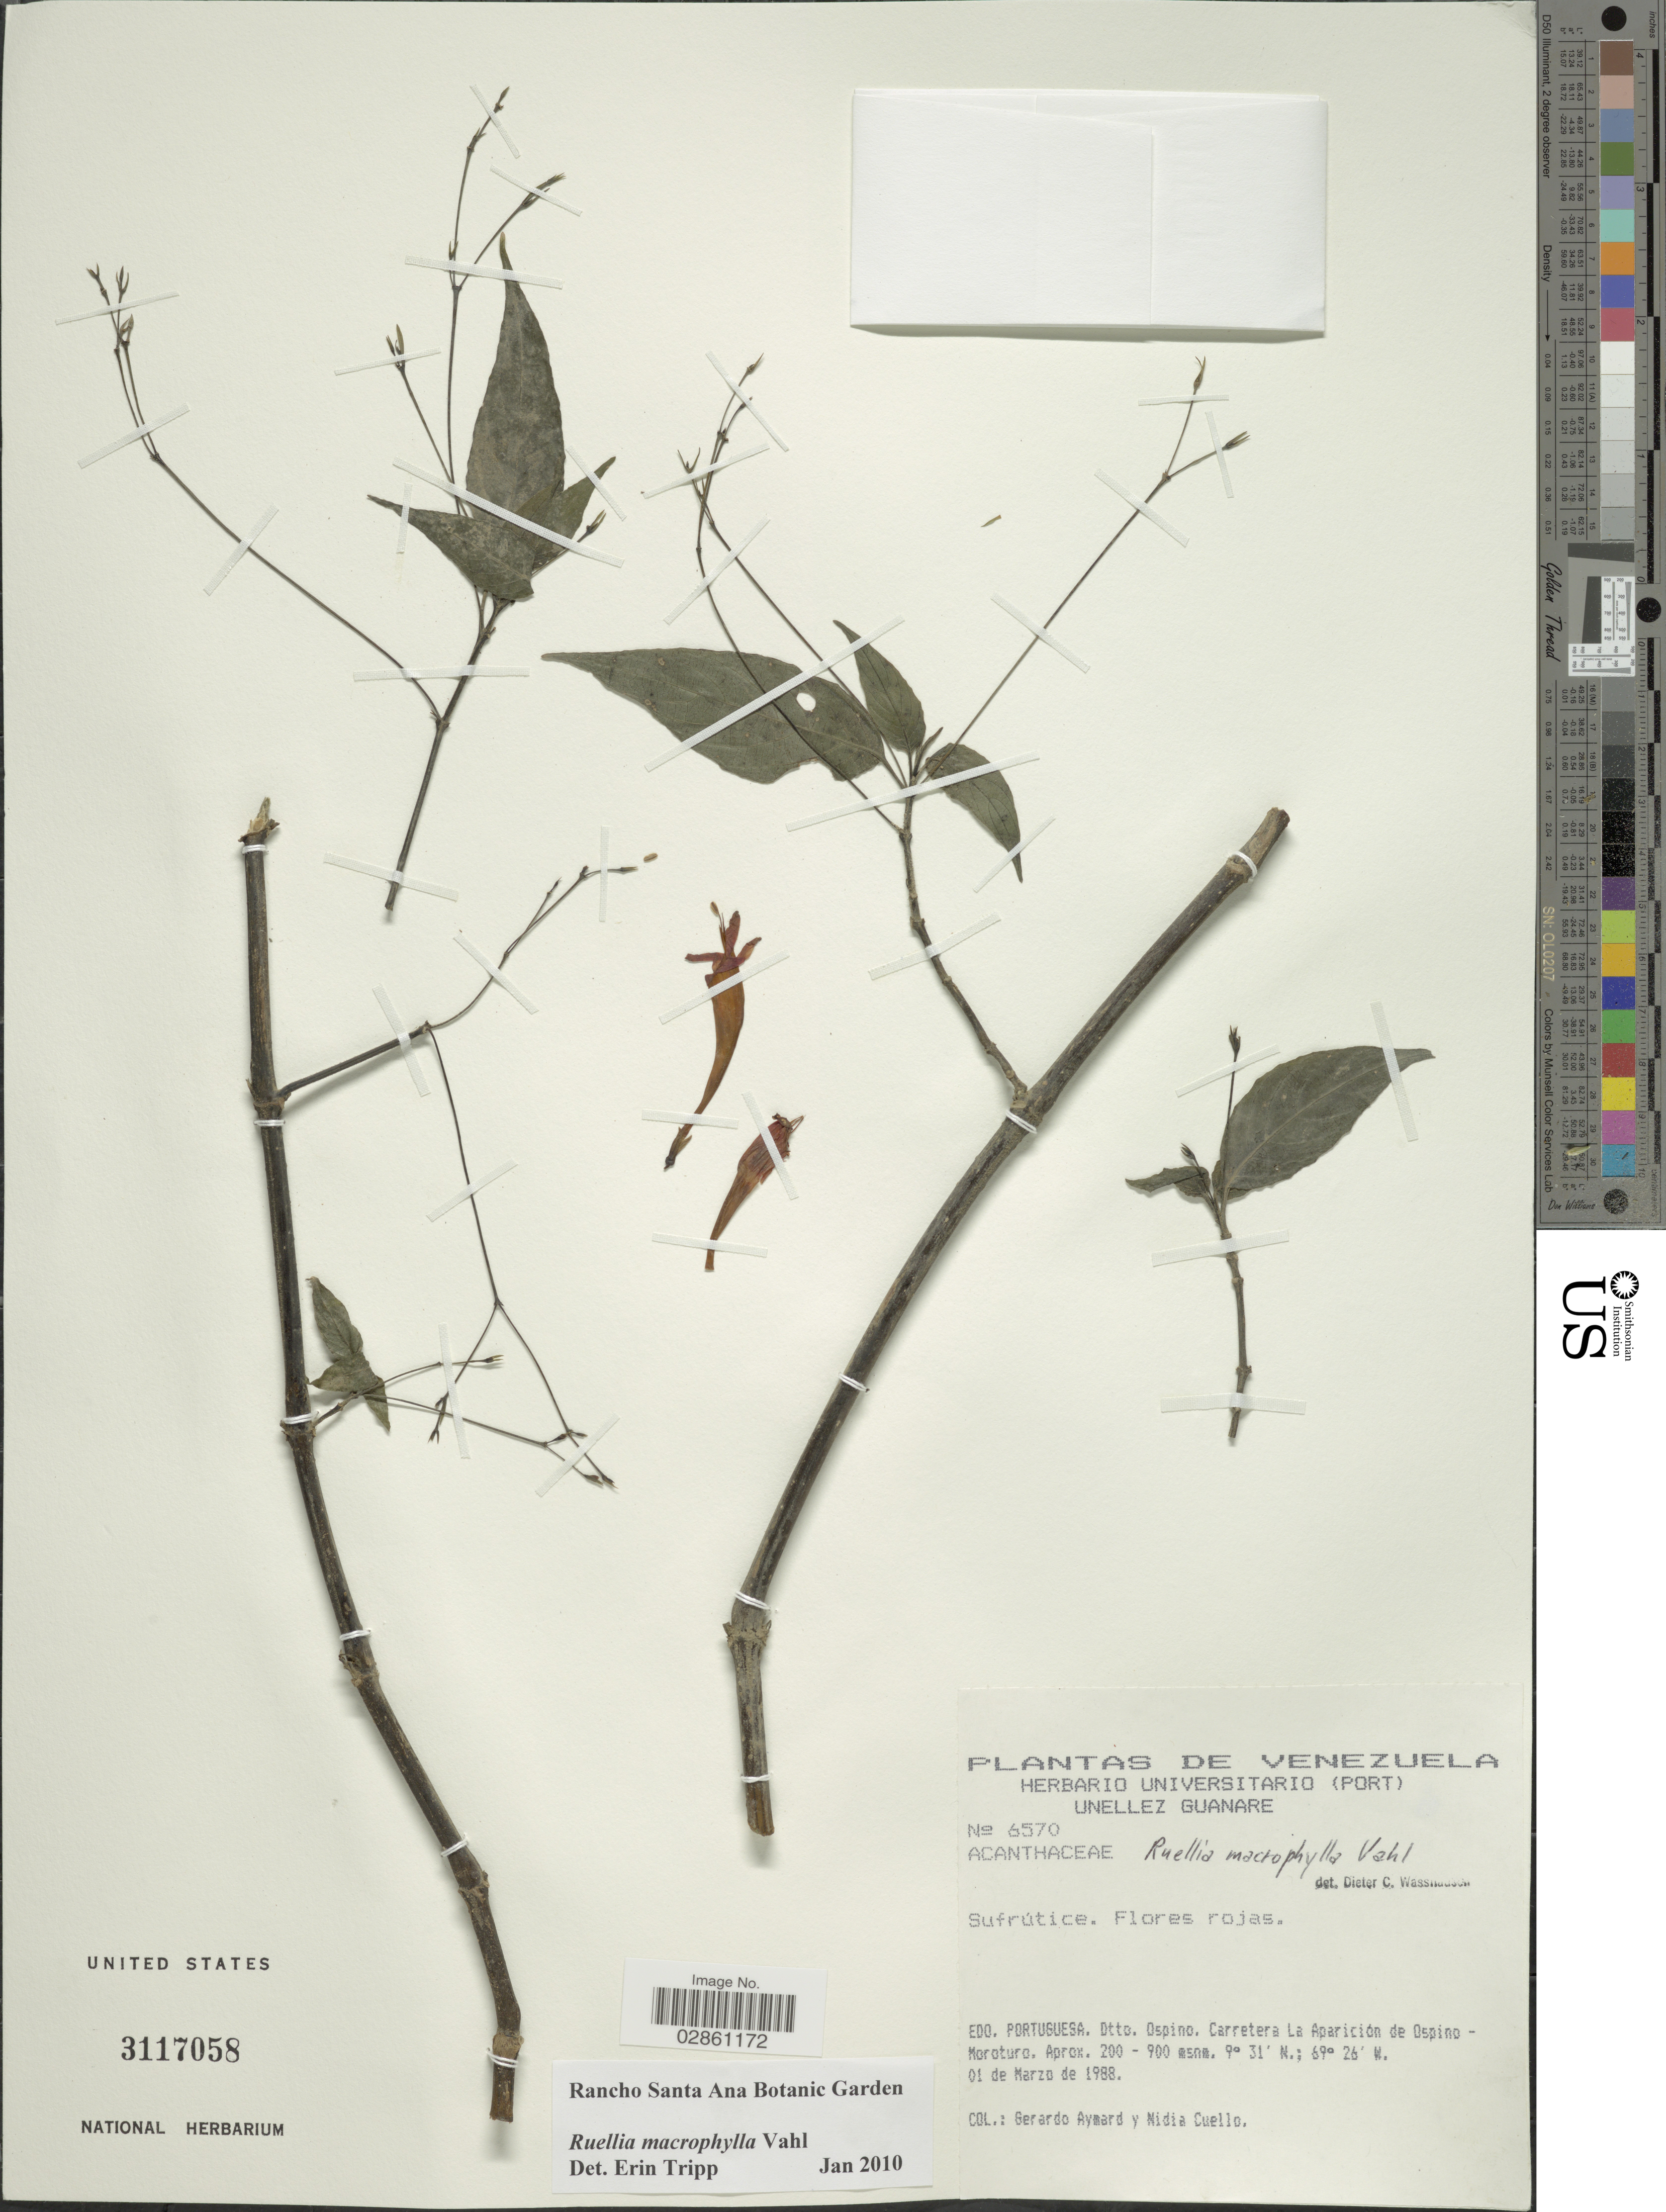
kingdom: Plantae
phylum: Tracheophyta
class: Magnoliopsida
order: Lamiales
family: Acanthaceae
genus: Ruellia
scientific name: Ruellia macrophylla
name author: Vahl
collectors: G. A. Aymard & N. L. Cuello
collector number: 6570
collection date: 1988-03-01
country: Venezuela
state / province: Portuguesa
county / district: Ospino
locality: Carretera La Aparición de Ospino - Moroturo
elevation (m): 200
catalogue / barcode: US 3117058